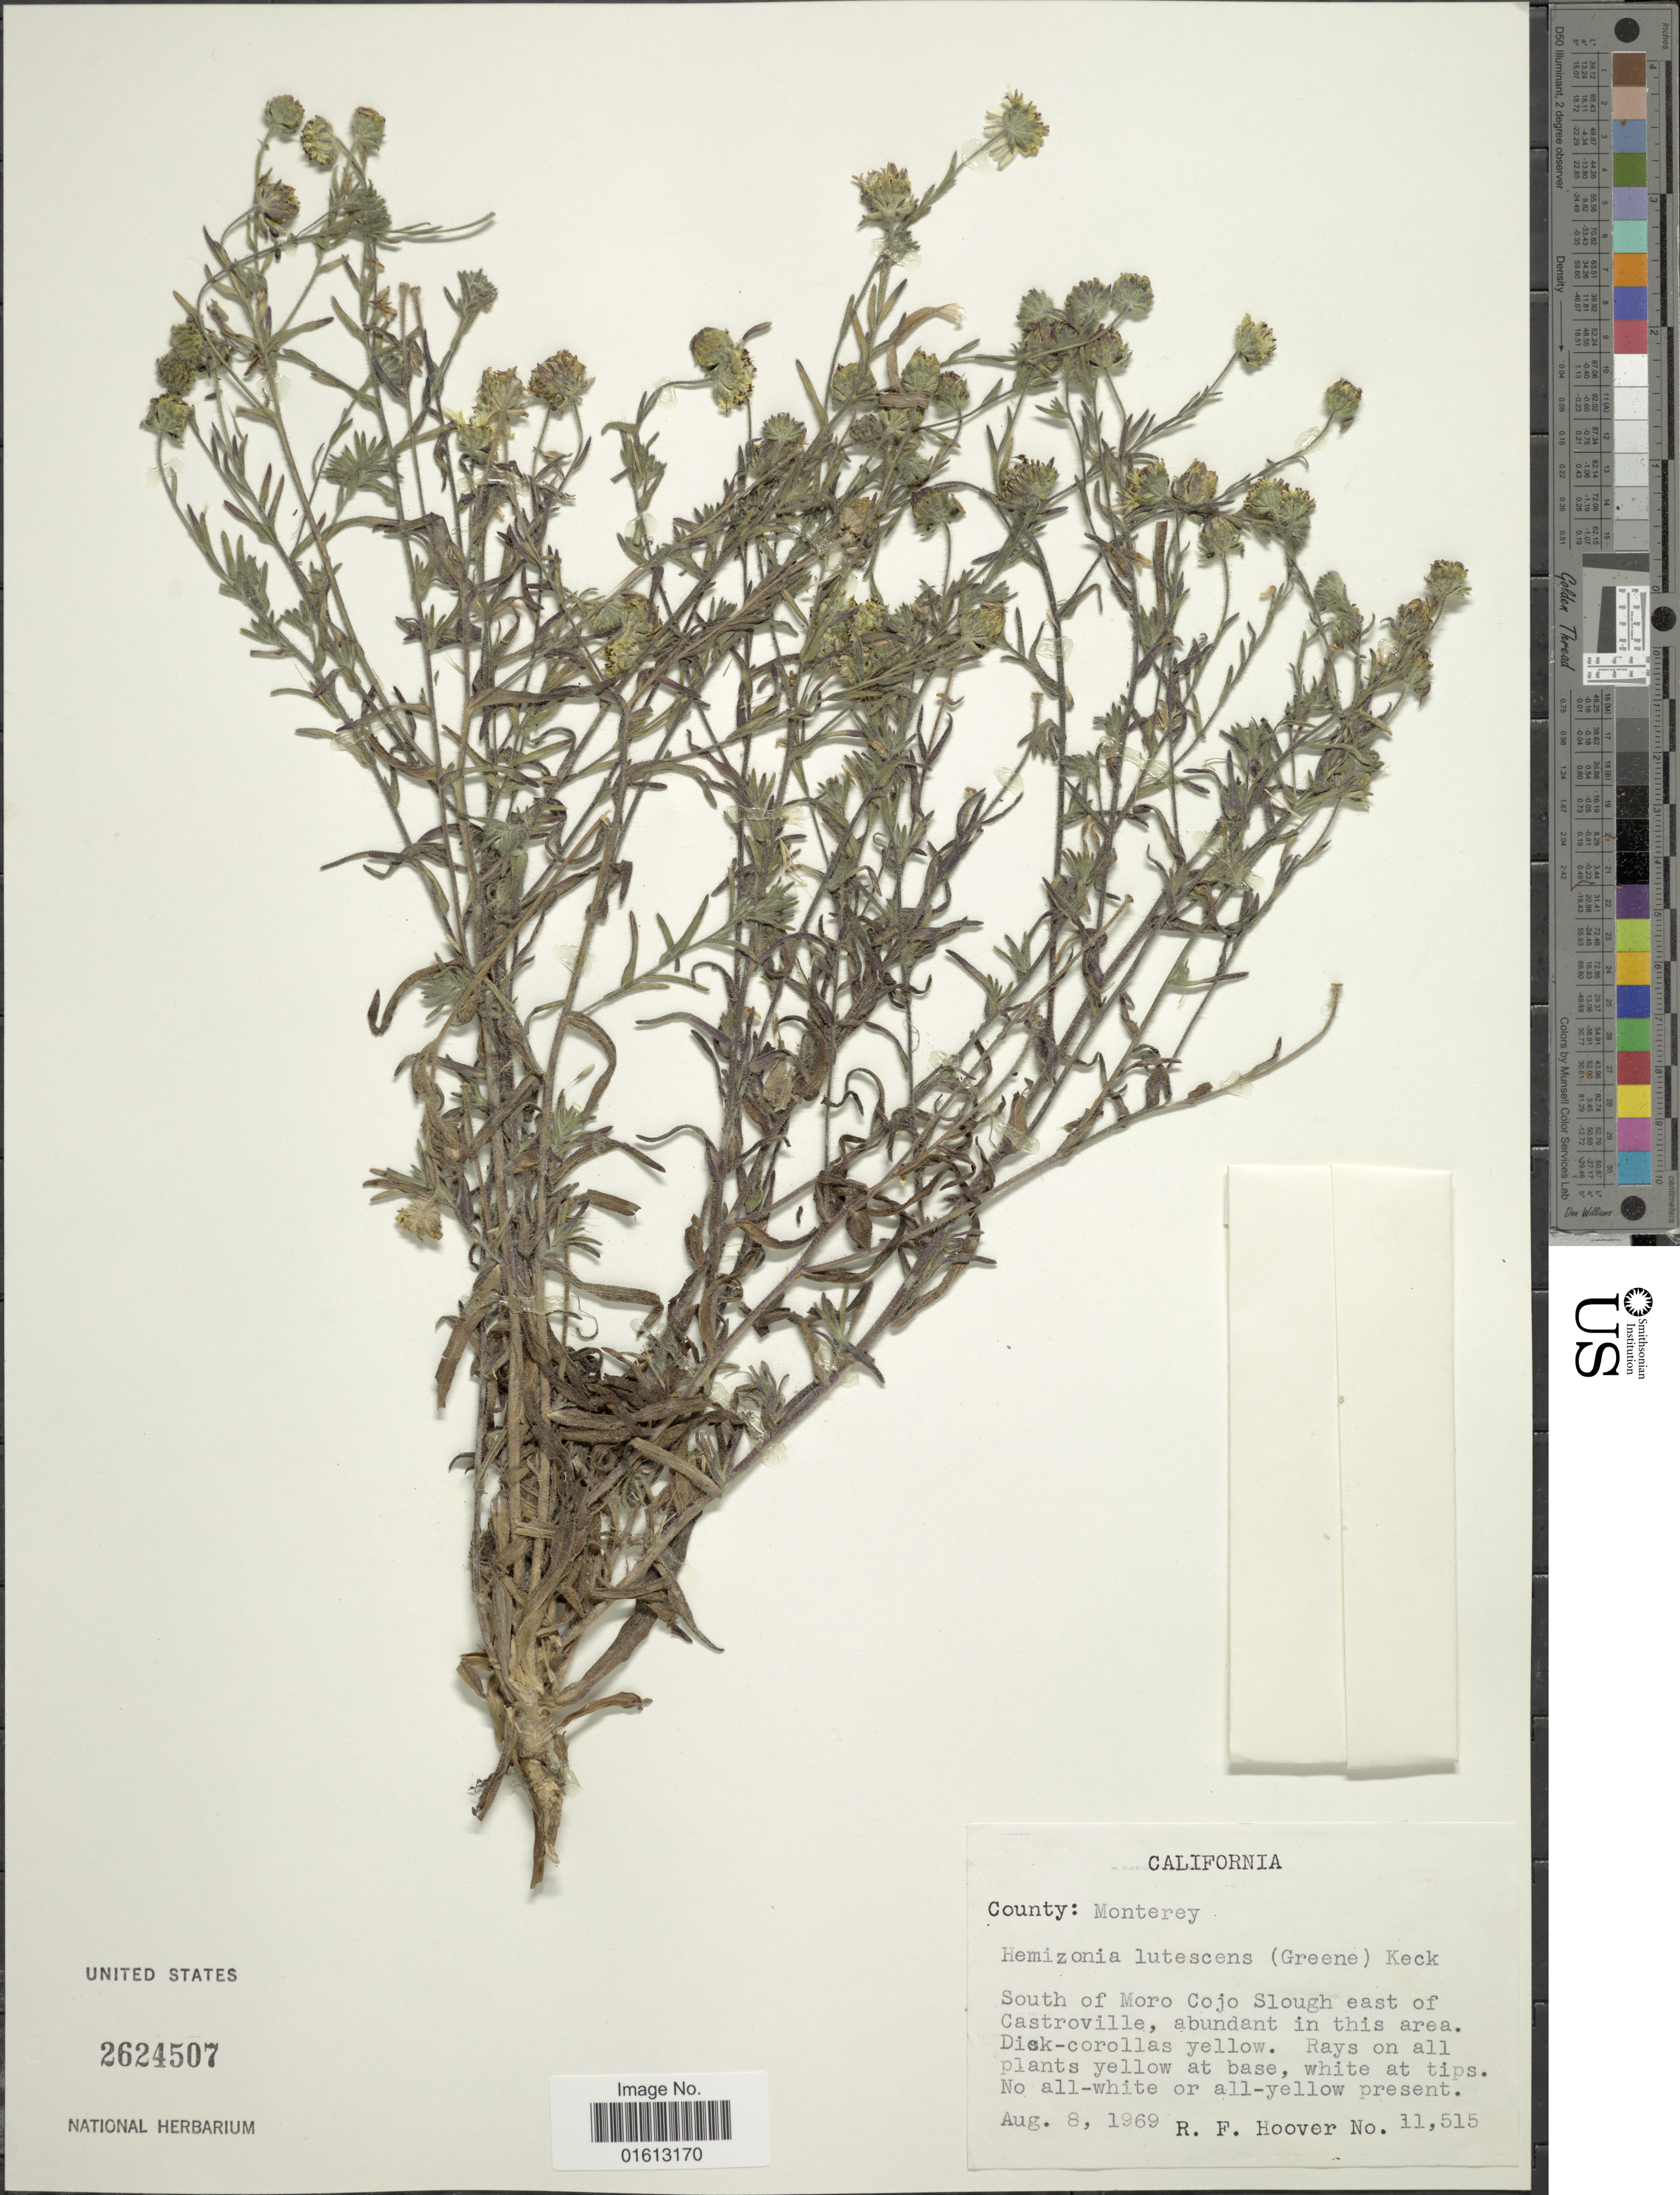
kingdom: Plantae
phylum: Tracheophyta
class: Magnoliopsida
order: Asterales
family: Asteraceae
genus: Hemizonia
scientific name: Hemizonia congesta subsp. lutescens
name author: (Greene) Babc. & H.M. Hall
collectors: R. F. Hoover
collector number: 11515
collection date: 1969-08-08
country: United States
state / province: California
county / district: Monterey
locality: Monterey County, South of Moro Gojo Slough east of Castroville, abundant in this area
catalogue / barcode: US 2624507